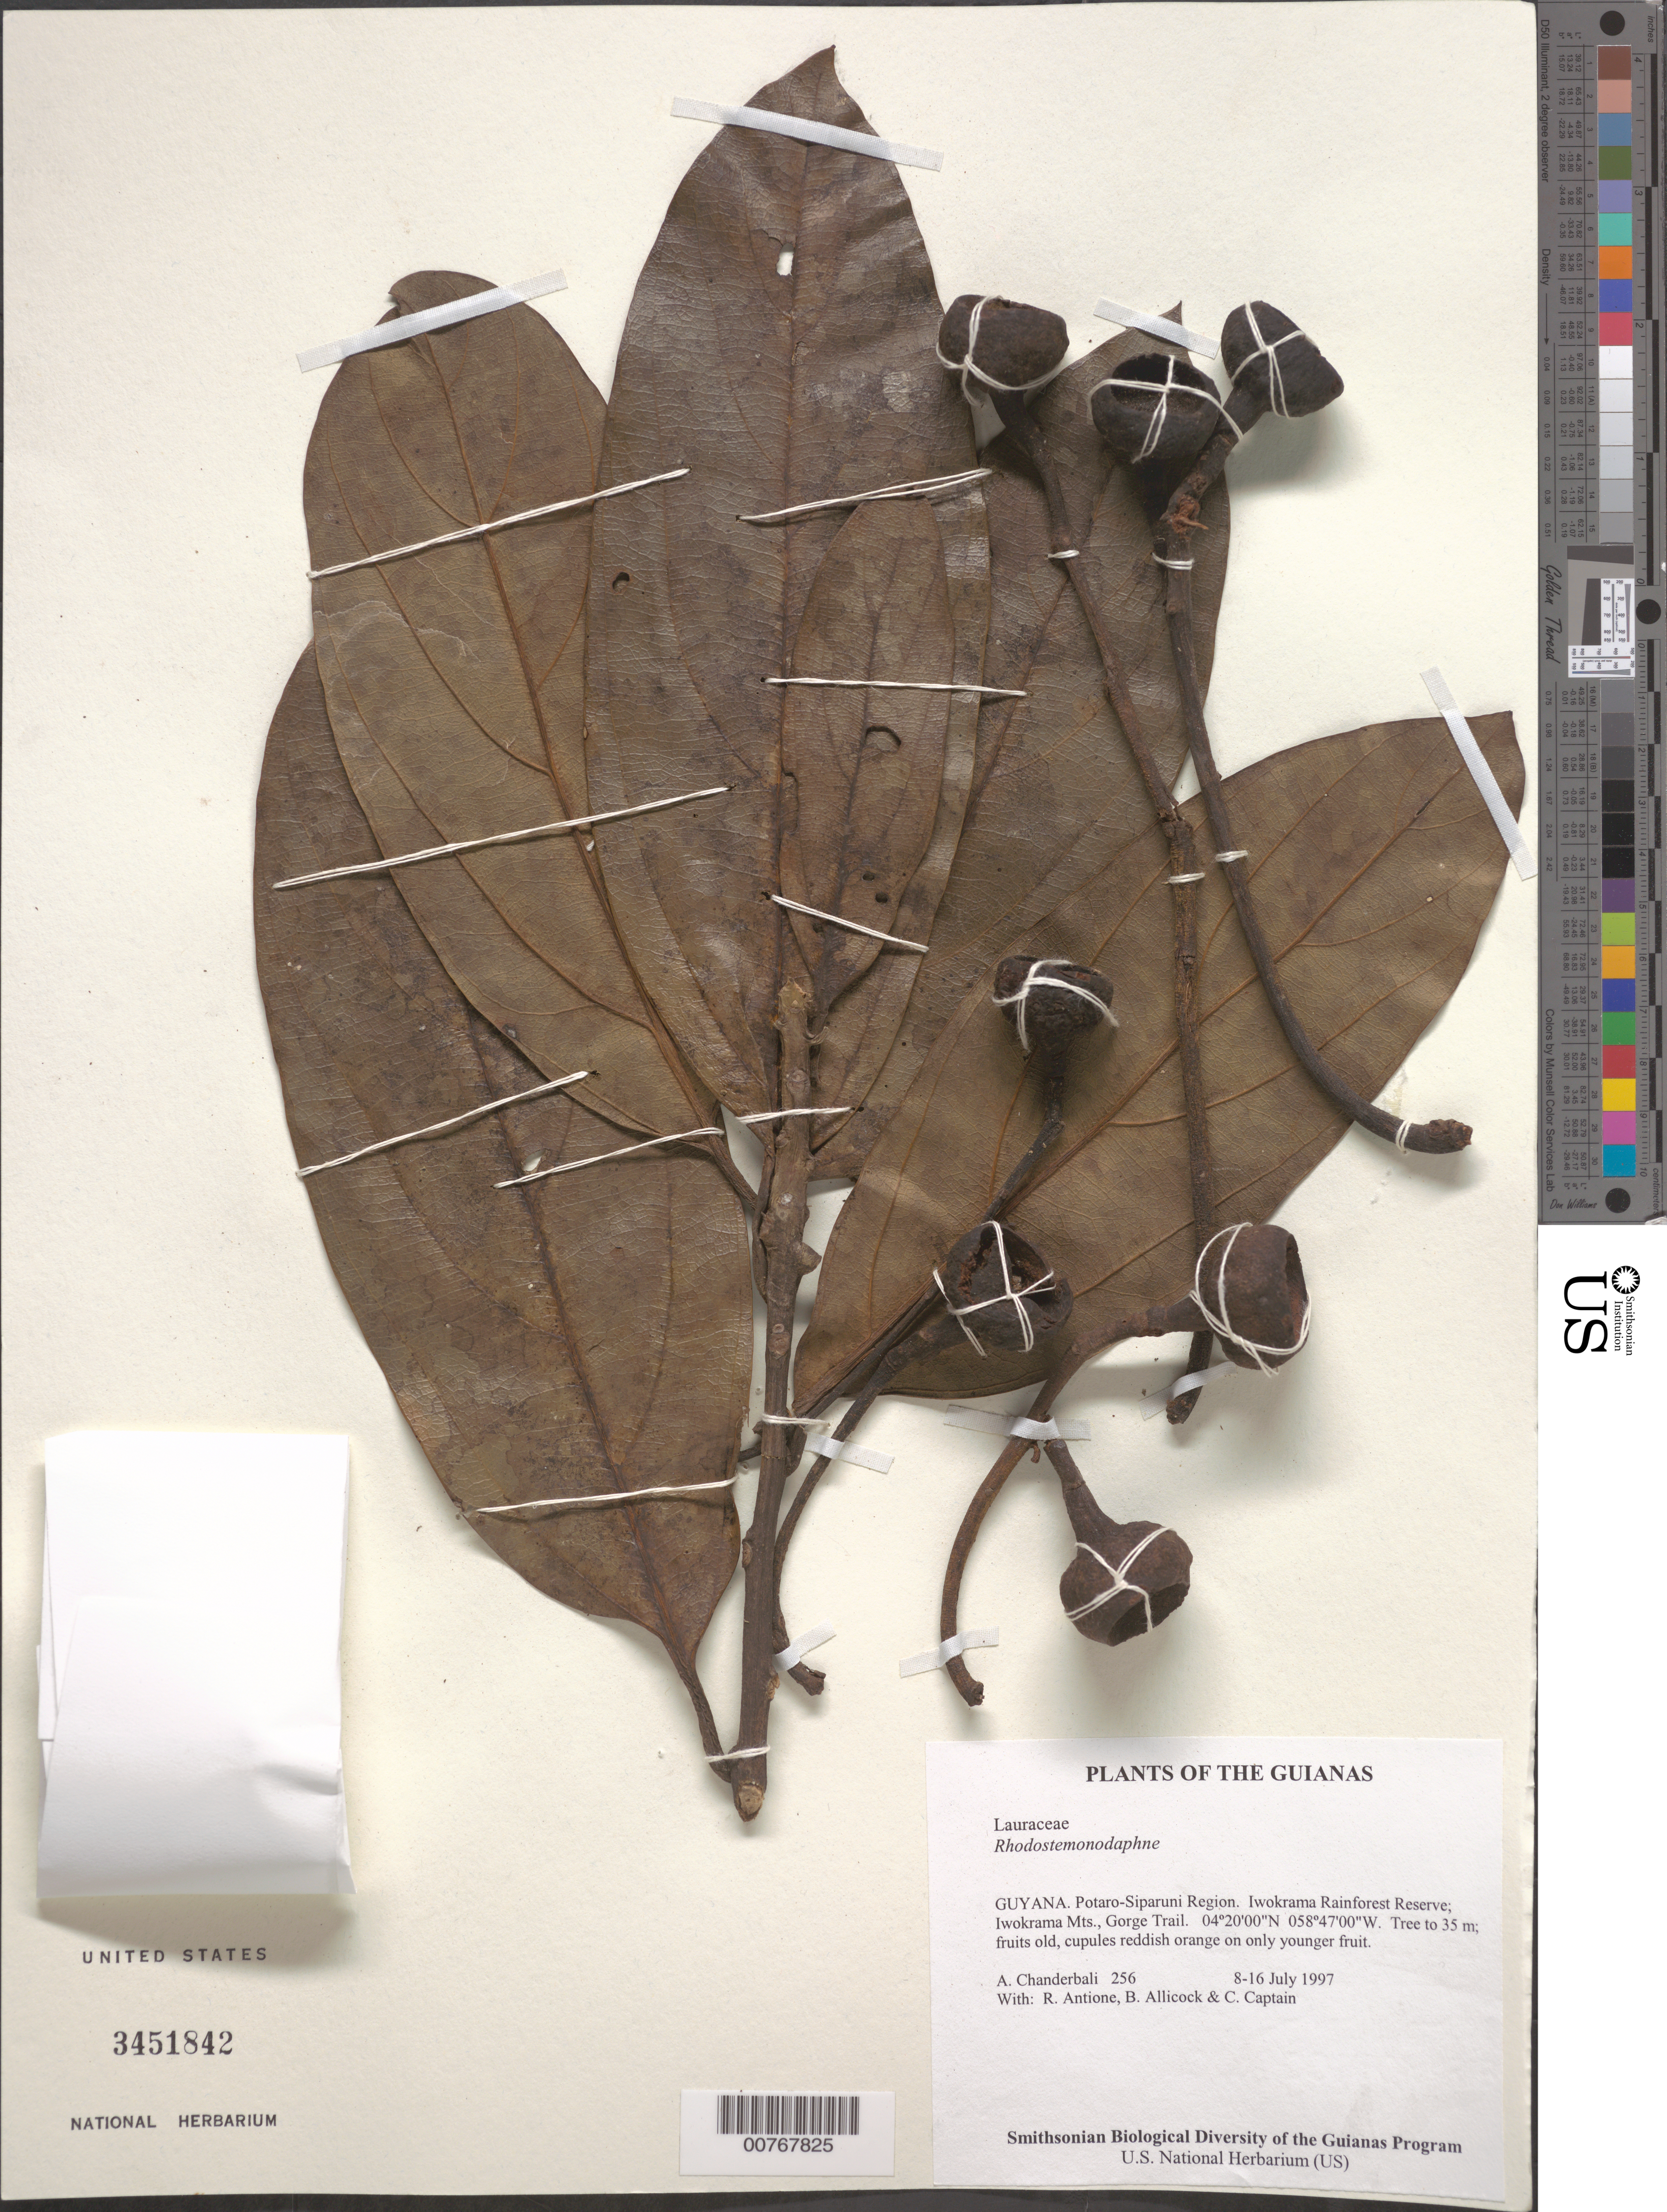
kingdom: Plantae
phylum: Tracheophyta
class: Magnoliopsida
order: Laurales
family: Lauraceae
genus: Rhodostemonodaphne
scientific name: Rhodostemonodaphne praeclara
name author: (Sandwith) Madriñán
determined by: Chanderbali, Andre Shashi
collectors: A. S. Chanderbali, R. Antione, B. Allicock & C. Captain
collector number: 256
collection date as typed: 8-16 July 1997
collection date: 1997-07-08/1997-07-16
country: Guyana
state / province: Potaro-Siparuni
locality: Iwokrama Rainforest Reserve; Iwokrama Mts., Gorge Trail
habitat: Trailside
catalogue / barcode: US 3451842